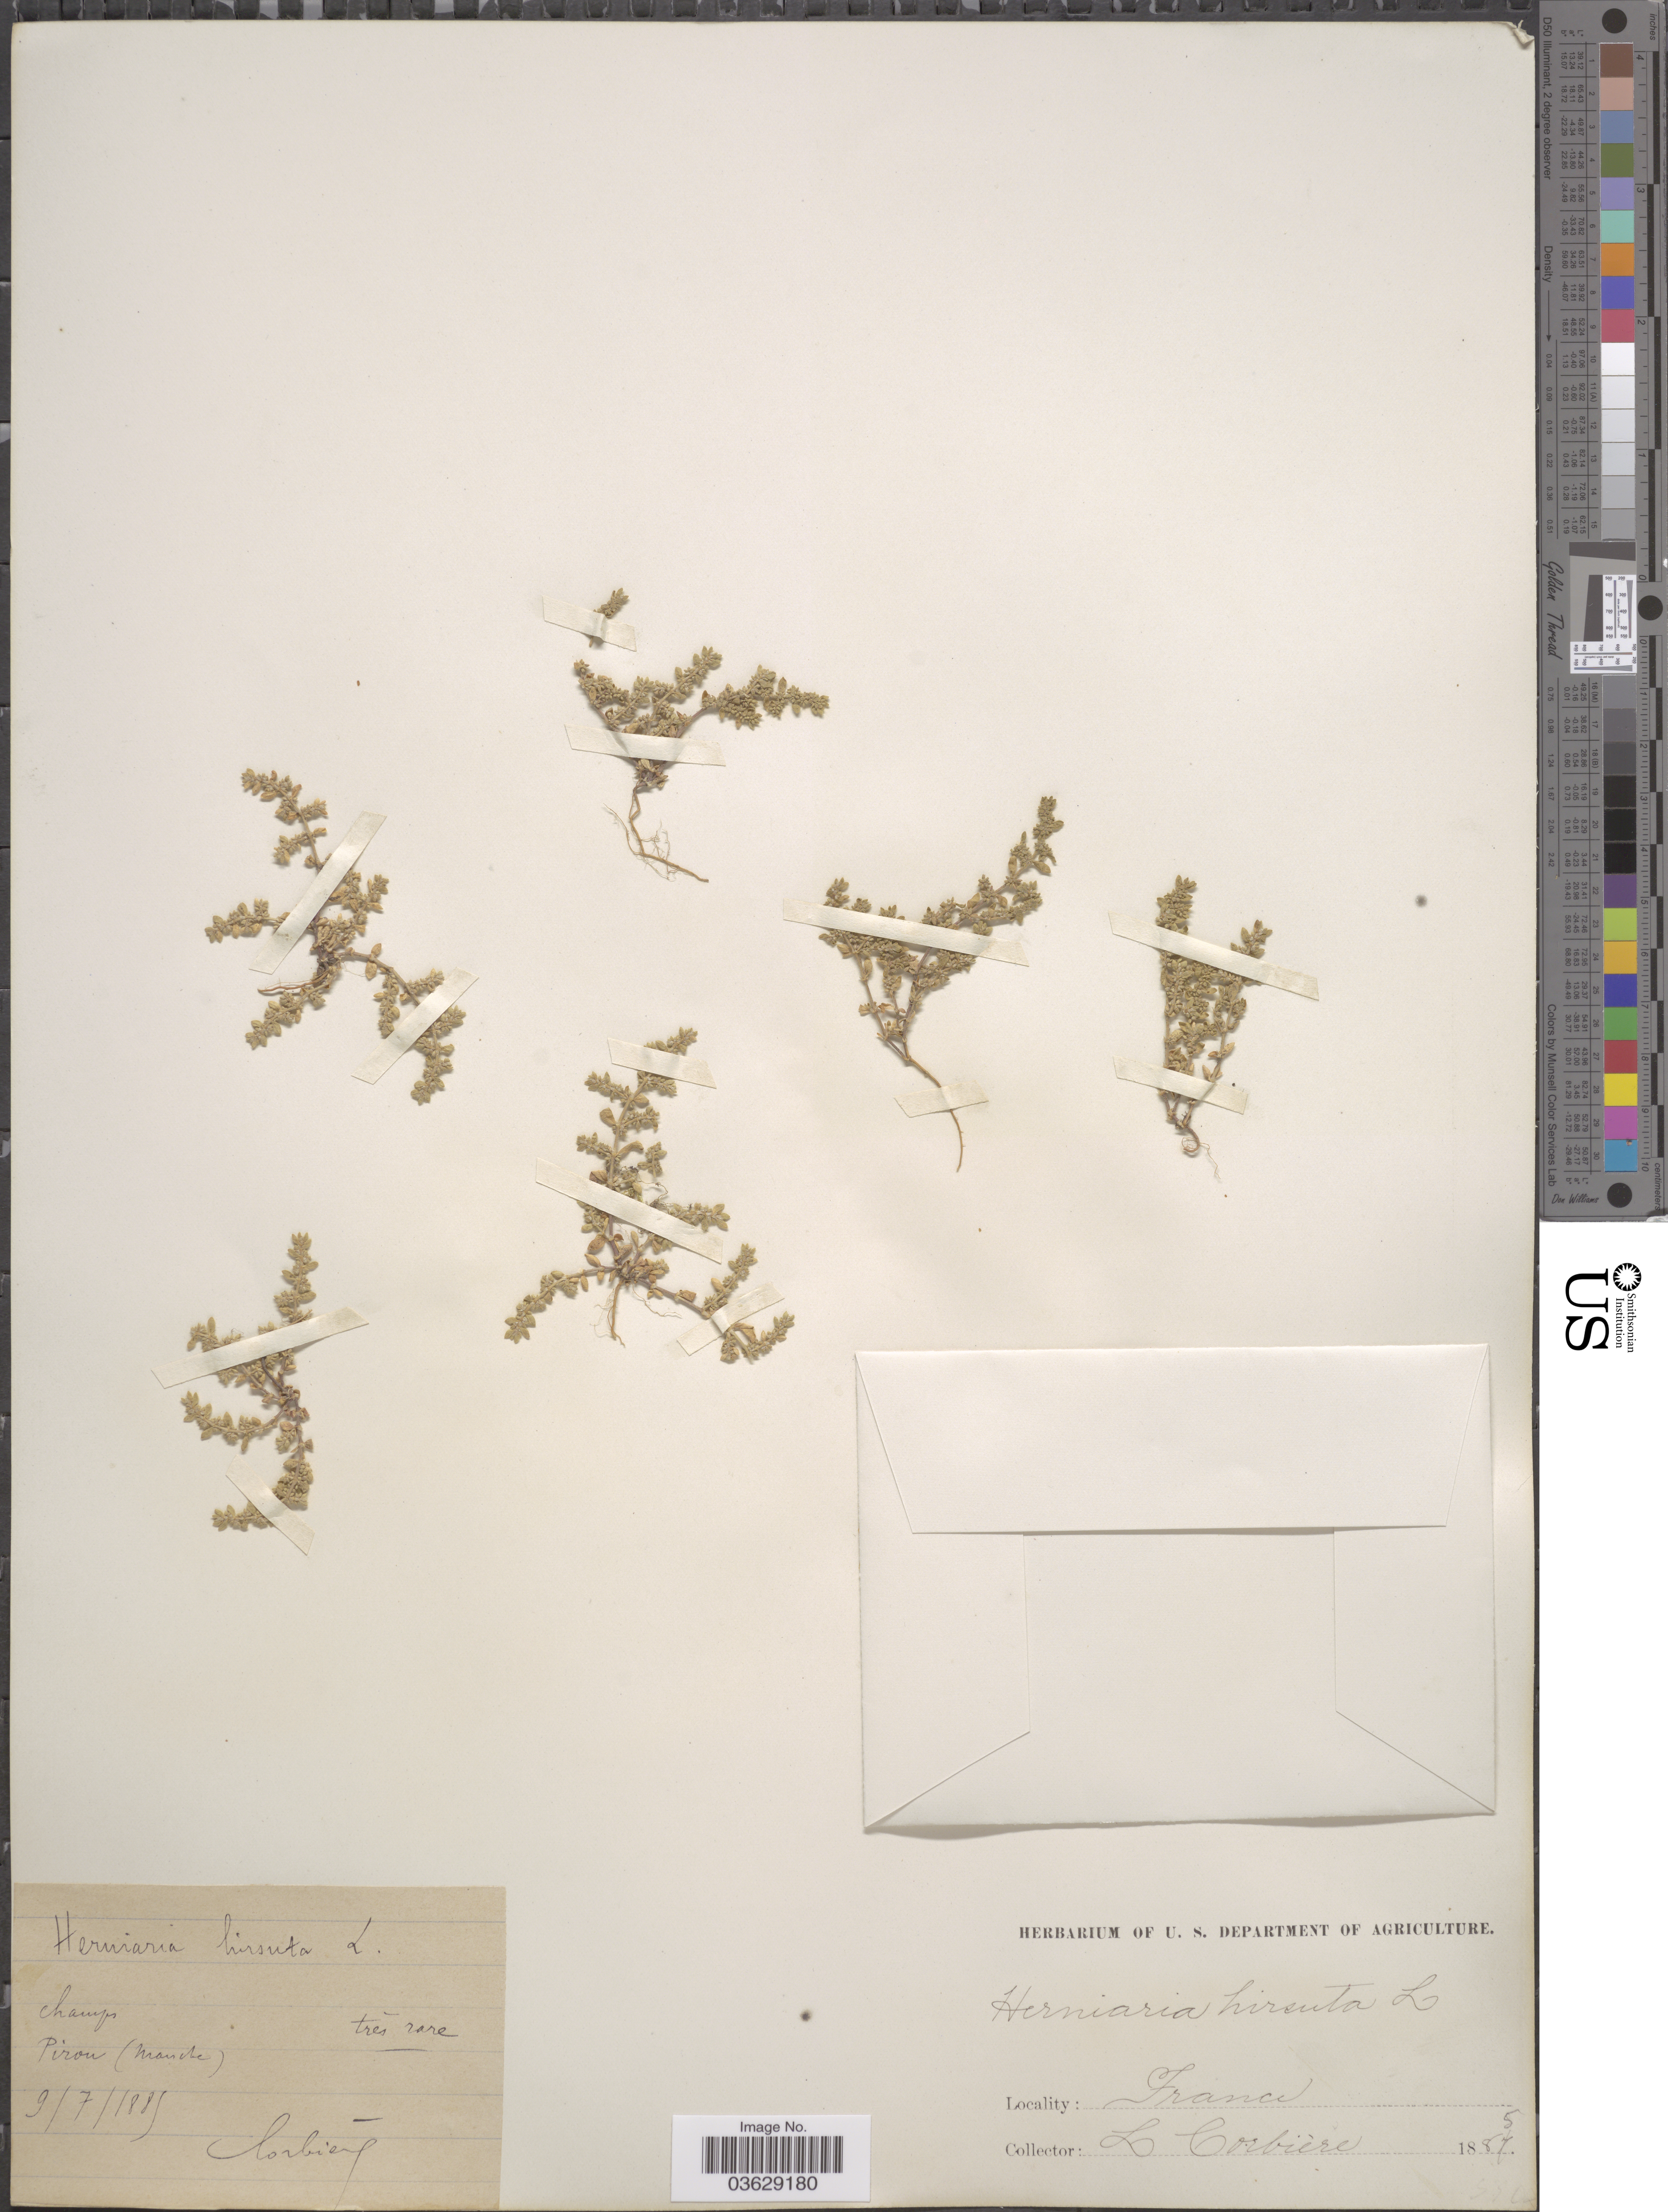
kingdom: Plantae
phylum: Tracheophyta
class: Magnoliopsida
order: Caryophyllales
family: Caryophyllaceae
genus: Herniaria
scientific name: Herniaria hirsuta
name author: L.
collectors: L. Corbière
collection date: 1885-07-09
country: France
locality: Pirou (Manche).